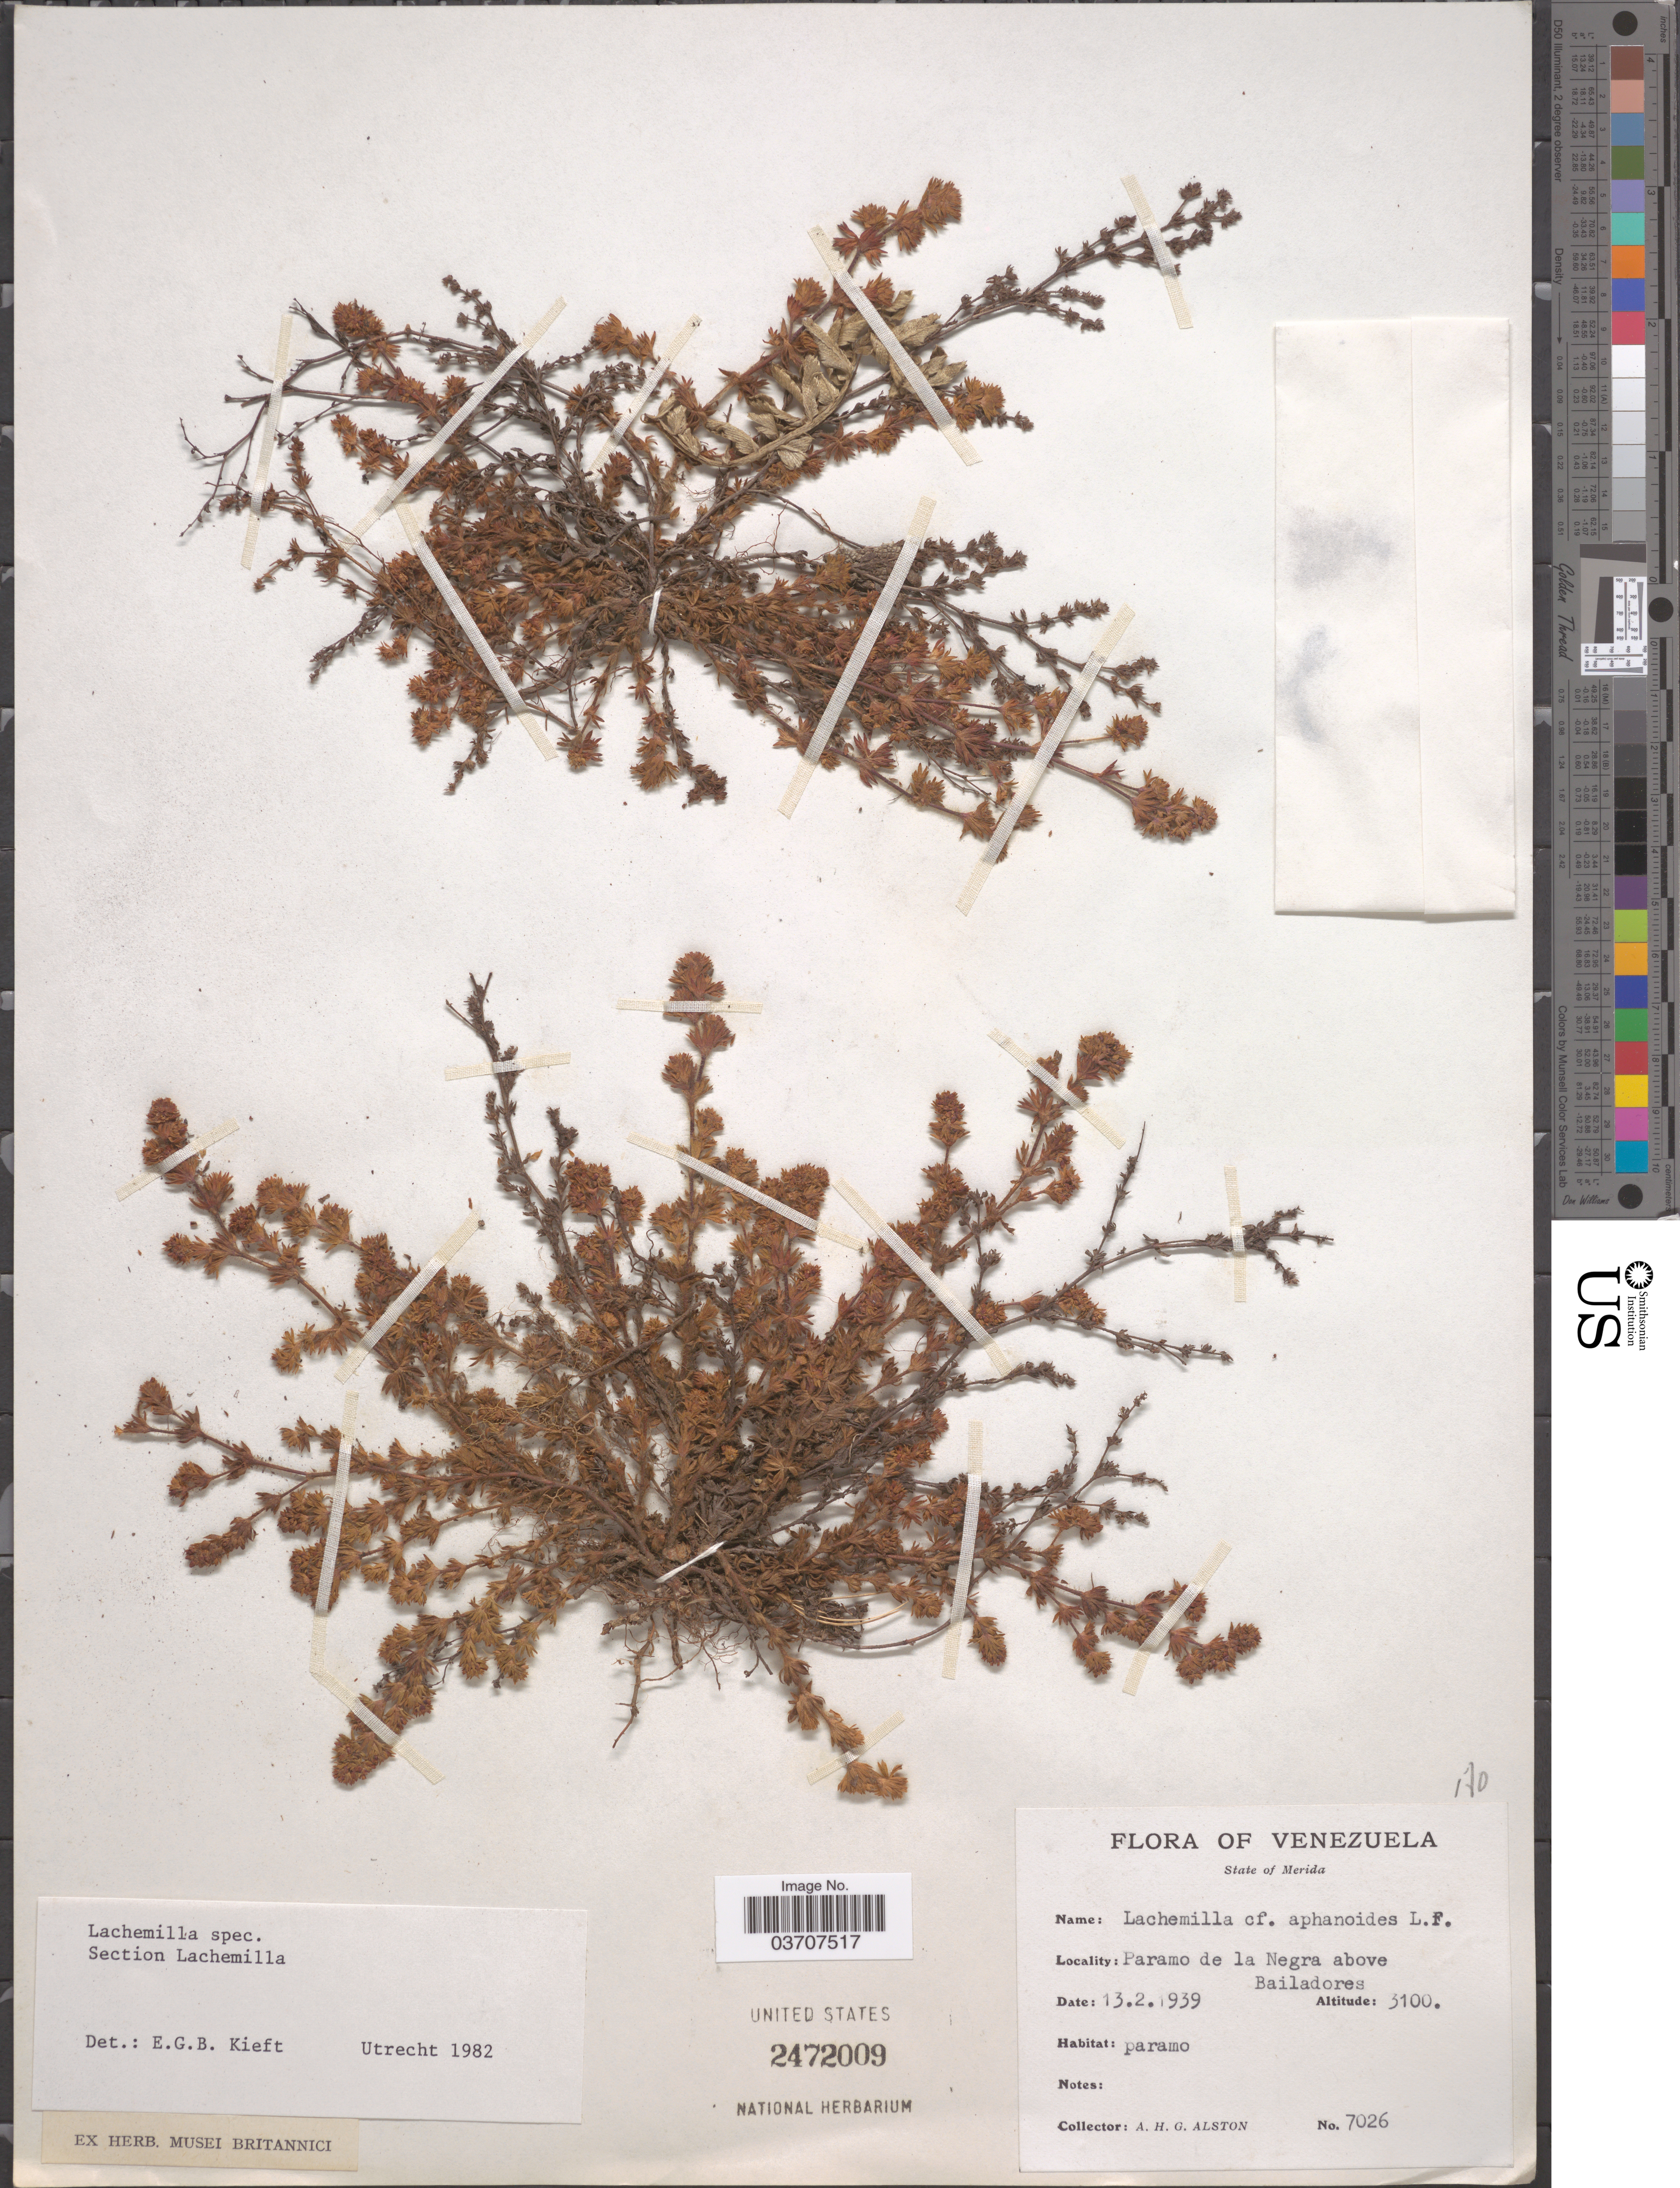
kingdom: Plantae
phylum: Tracheophyta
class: Magnoliopsida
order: Rosales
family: Rosaceae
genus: Lachemilla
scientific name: Lachemilla sp.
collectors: A. H. Alston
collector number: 7026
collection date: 1939-02-13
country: Venezuela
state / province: Merida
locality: Paramo de la Negra above Bailadores.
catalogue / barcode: US 2472009